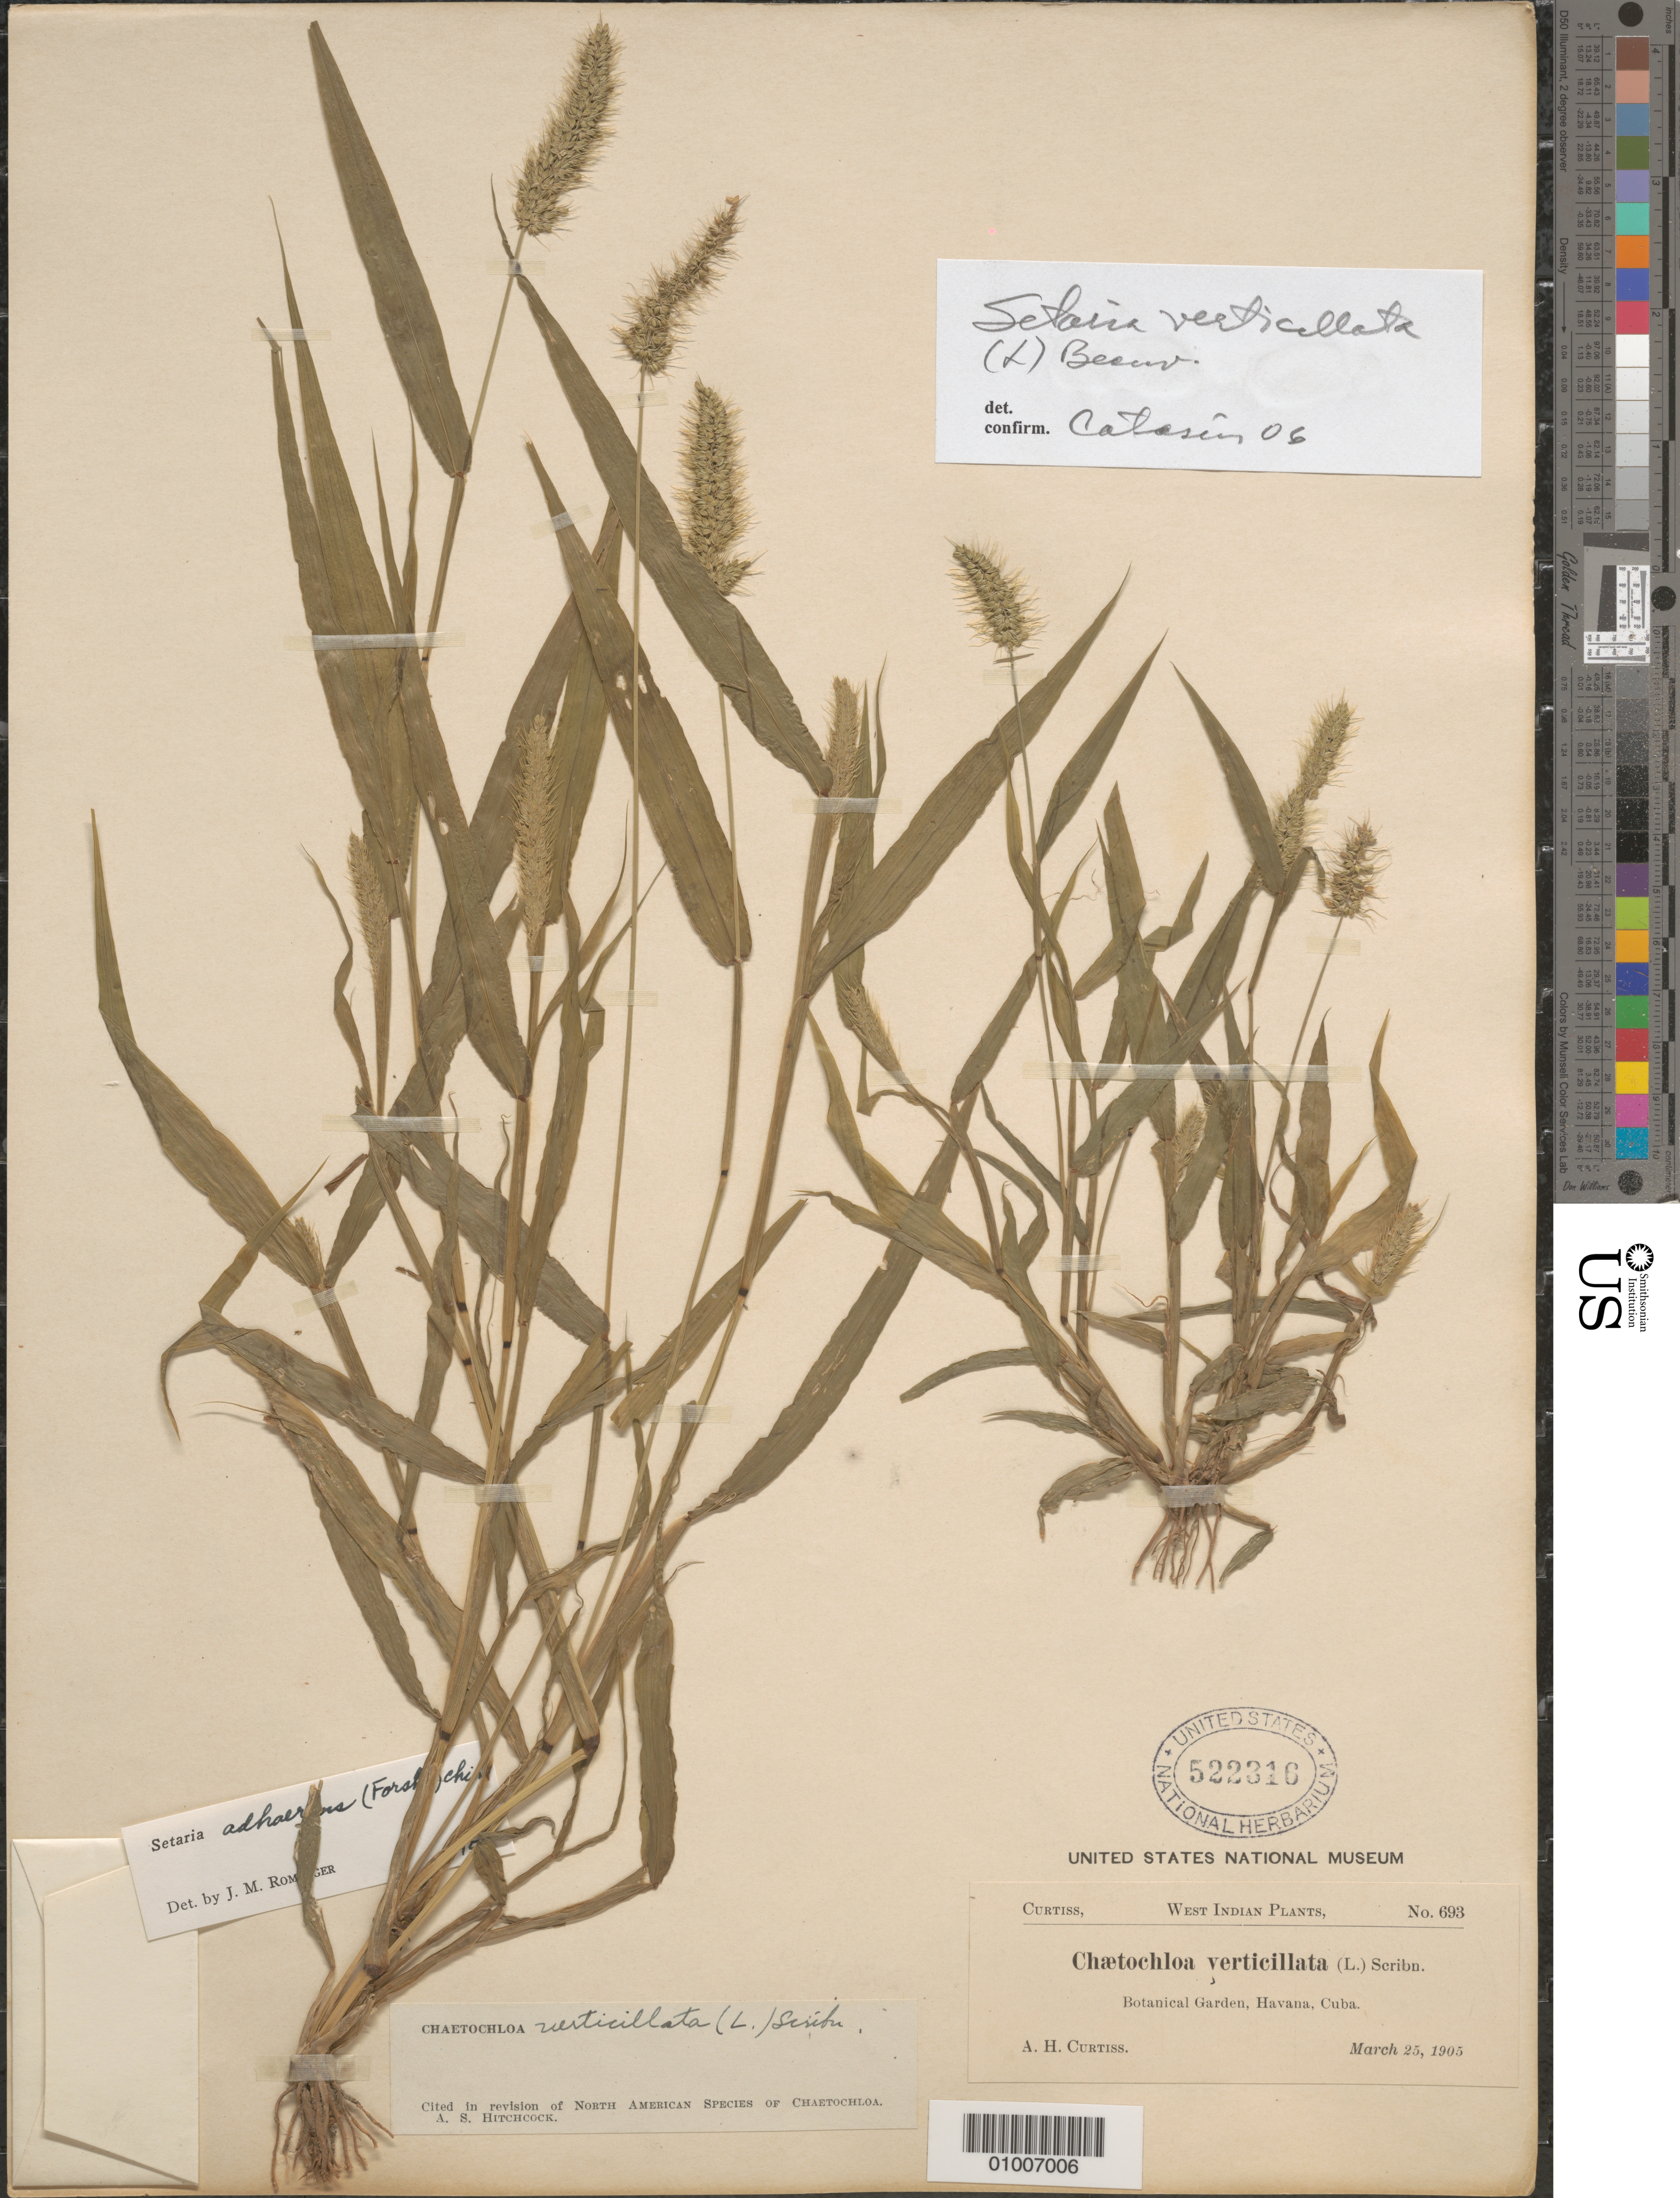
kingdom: Plantae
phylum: Tracheophyta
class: Liliopsida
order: Poales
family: Poaceae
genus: Setaria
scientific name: Setaria verticillata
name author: (L.) P. Beauv.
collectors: A. H. Curtiss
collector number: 693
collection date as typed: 25 Mar 1905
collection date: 1905-03-25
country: Cuba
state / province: La Habana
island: Cuba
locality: Botanical Garden, Havana, Cuba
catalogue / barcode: US 522316